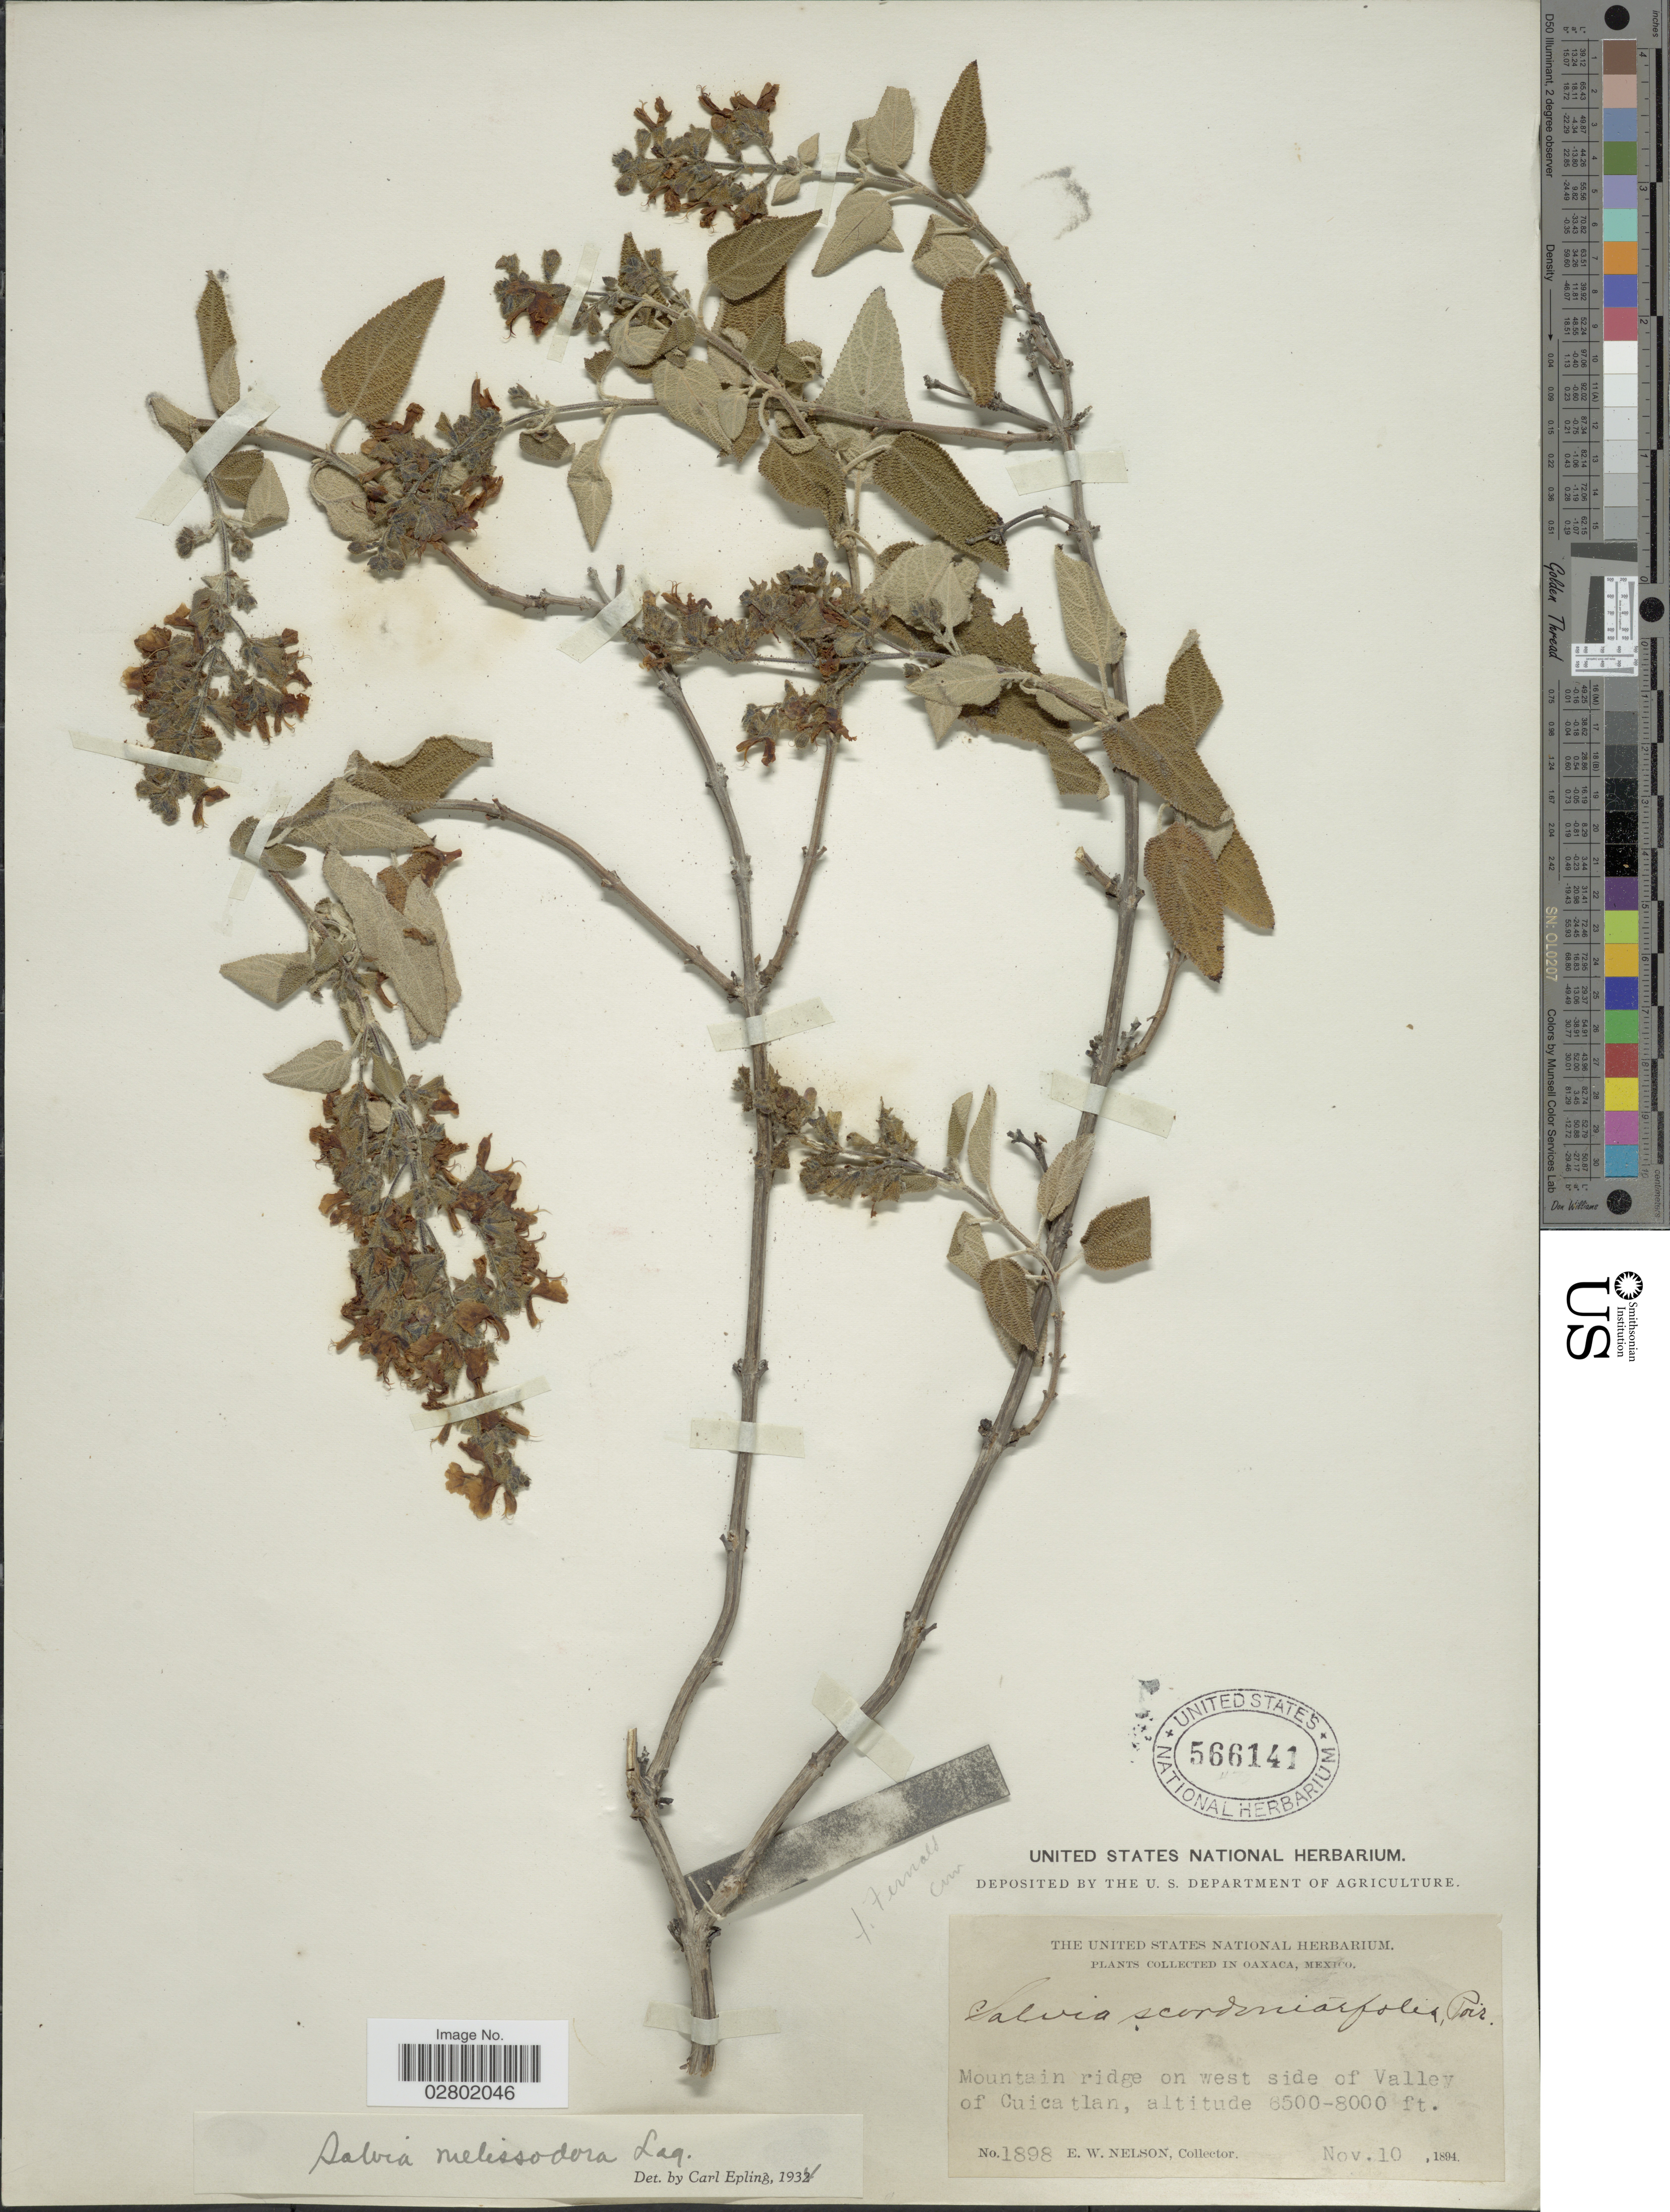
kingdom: Plantae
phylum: Tracheophyta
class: Magnoliopsida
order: Lamiales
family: Lamiaceae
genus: Salvia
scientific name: Salvia melissodora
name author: Lag.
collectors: E. W. Nelson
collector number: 1898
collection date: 1894-11-10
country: Mexico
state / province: Oaxaca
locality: Mountain ridge on west side of Valley of Cuicatlan.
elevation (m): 1981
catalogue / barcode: US 566141